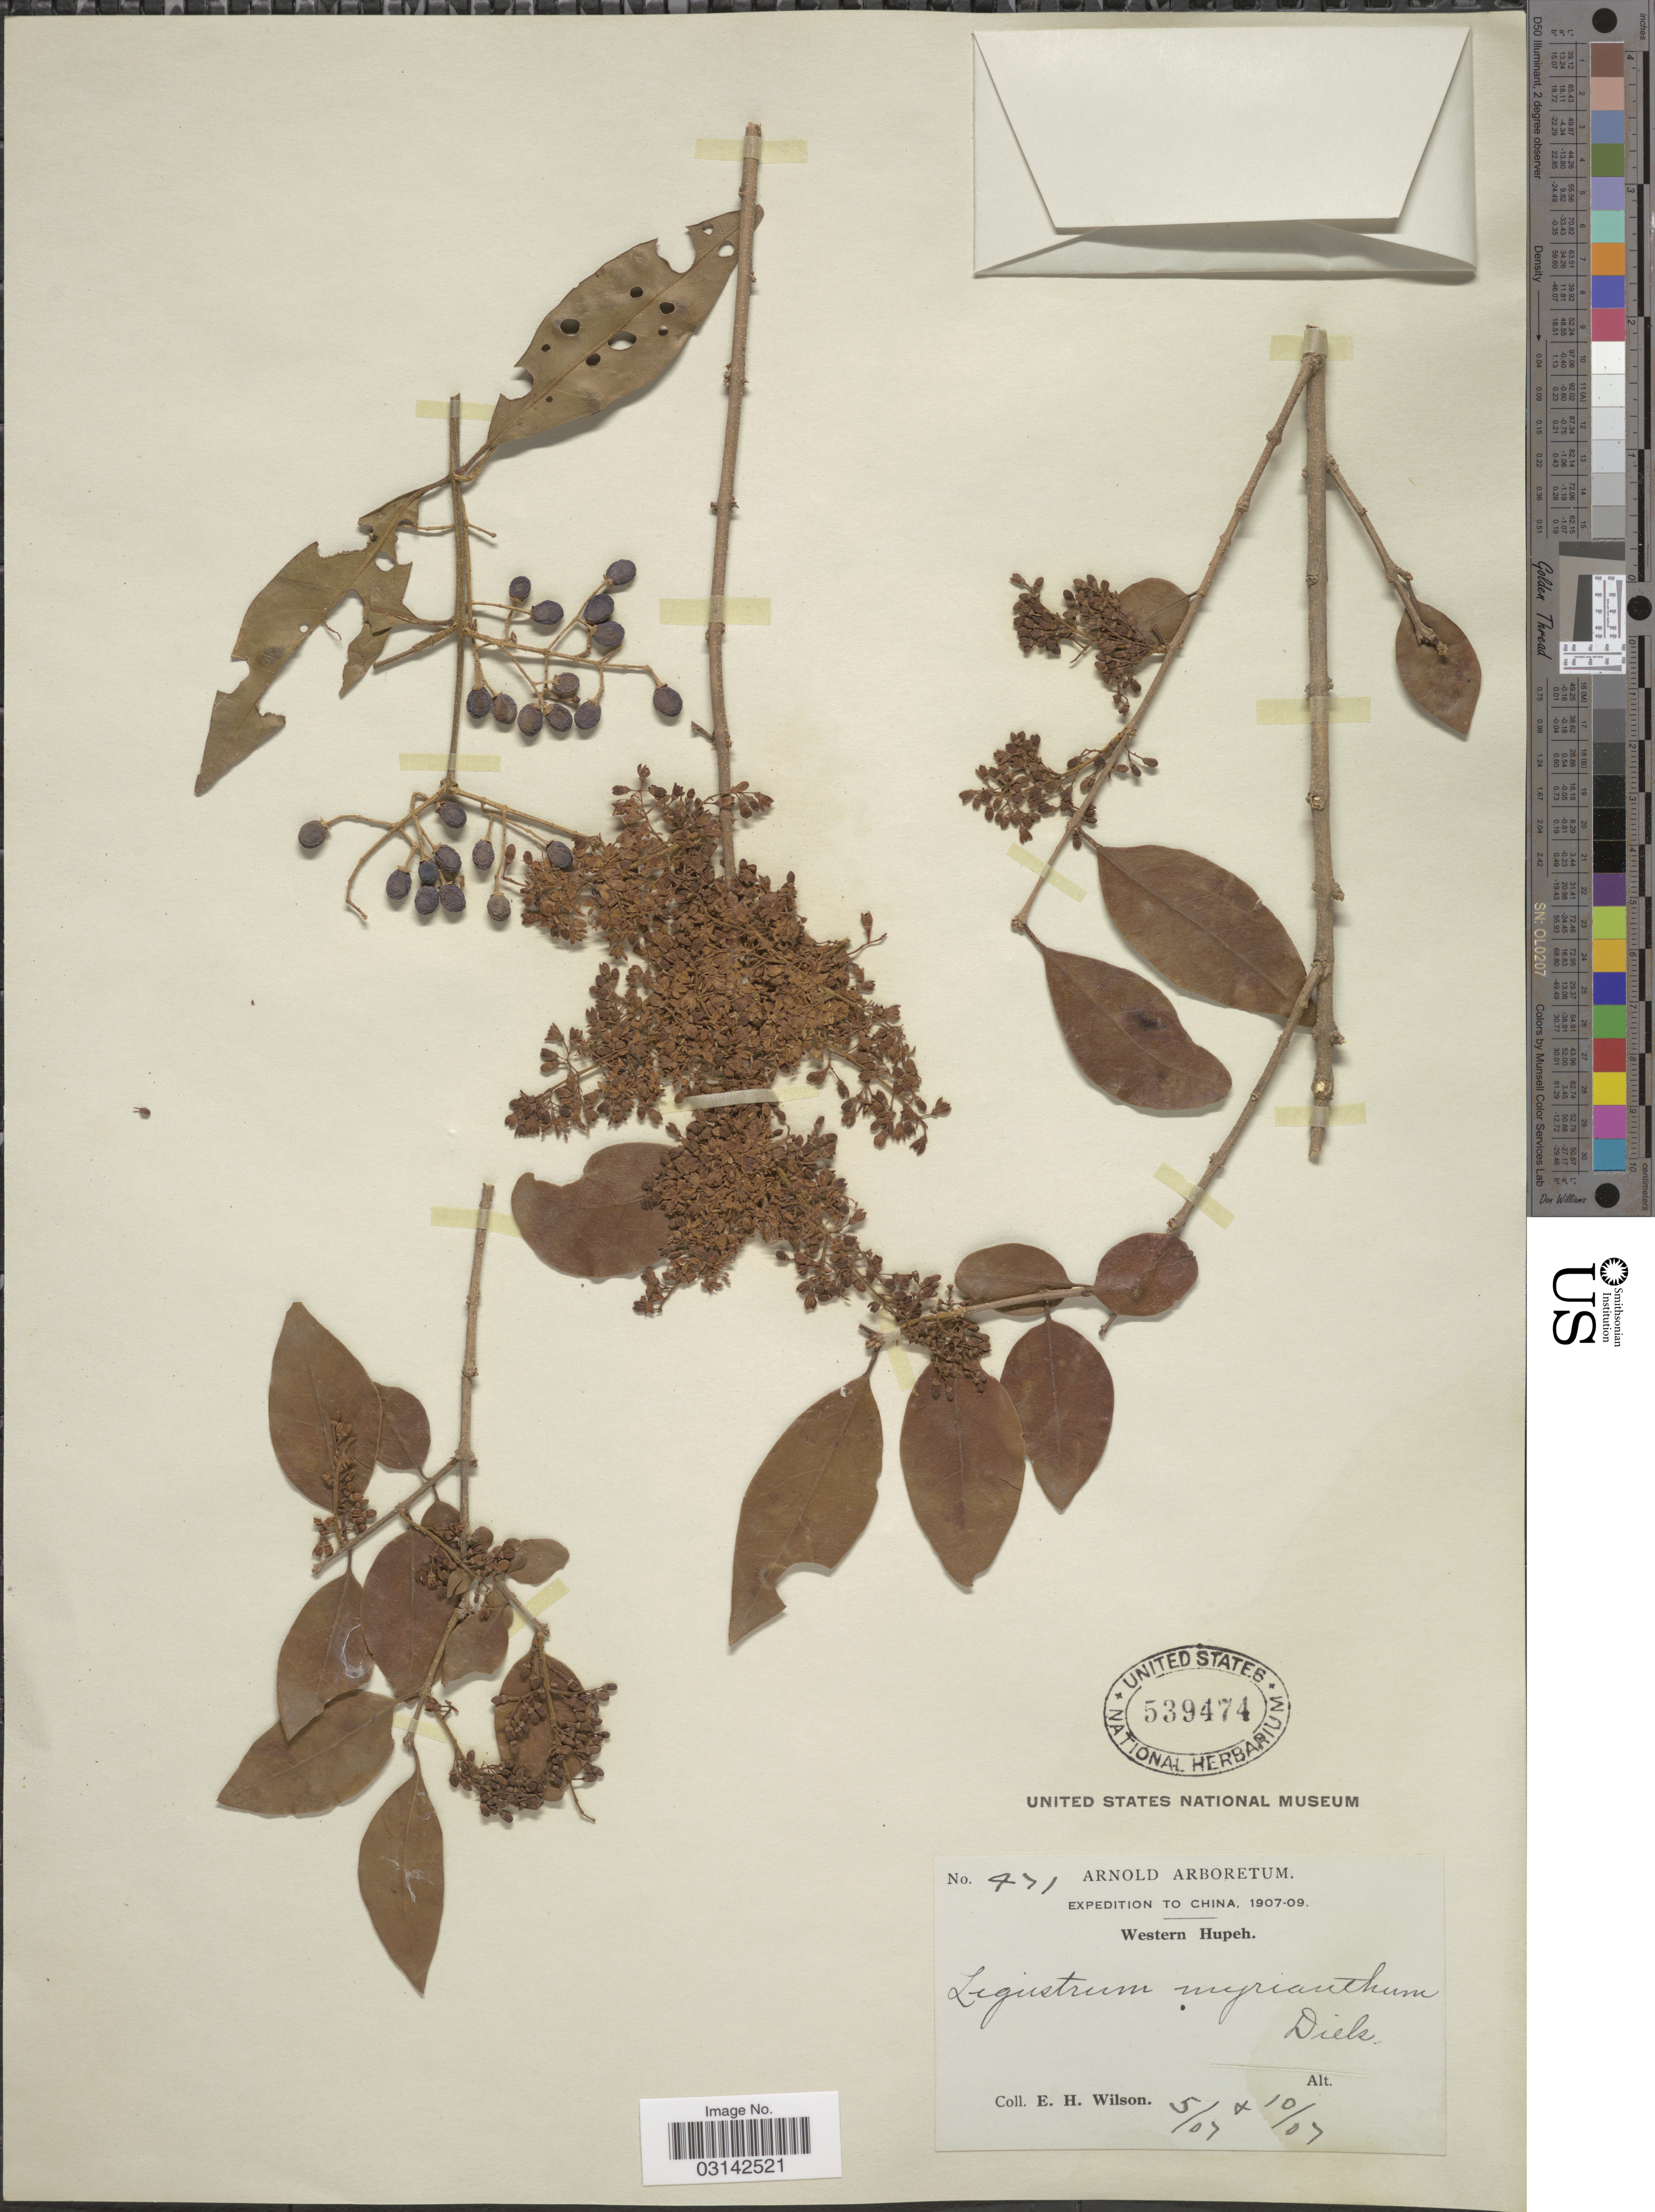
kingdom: Plantae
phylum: Tracheophyta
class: Magnoliopsida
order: Lamiales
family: Oleaceae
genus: Ligustrum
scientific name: Ligustrum myrianthum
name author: Diels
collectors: E. Wilson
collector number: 471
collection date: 1907-05/1907-10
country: China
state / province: Hubei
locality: Western Hupeh.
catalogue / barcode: US 539474